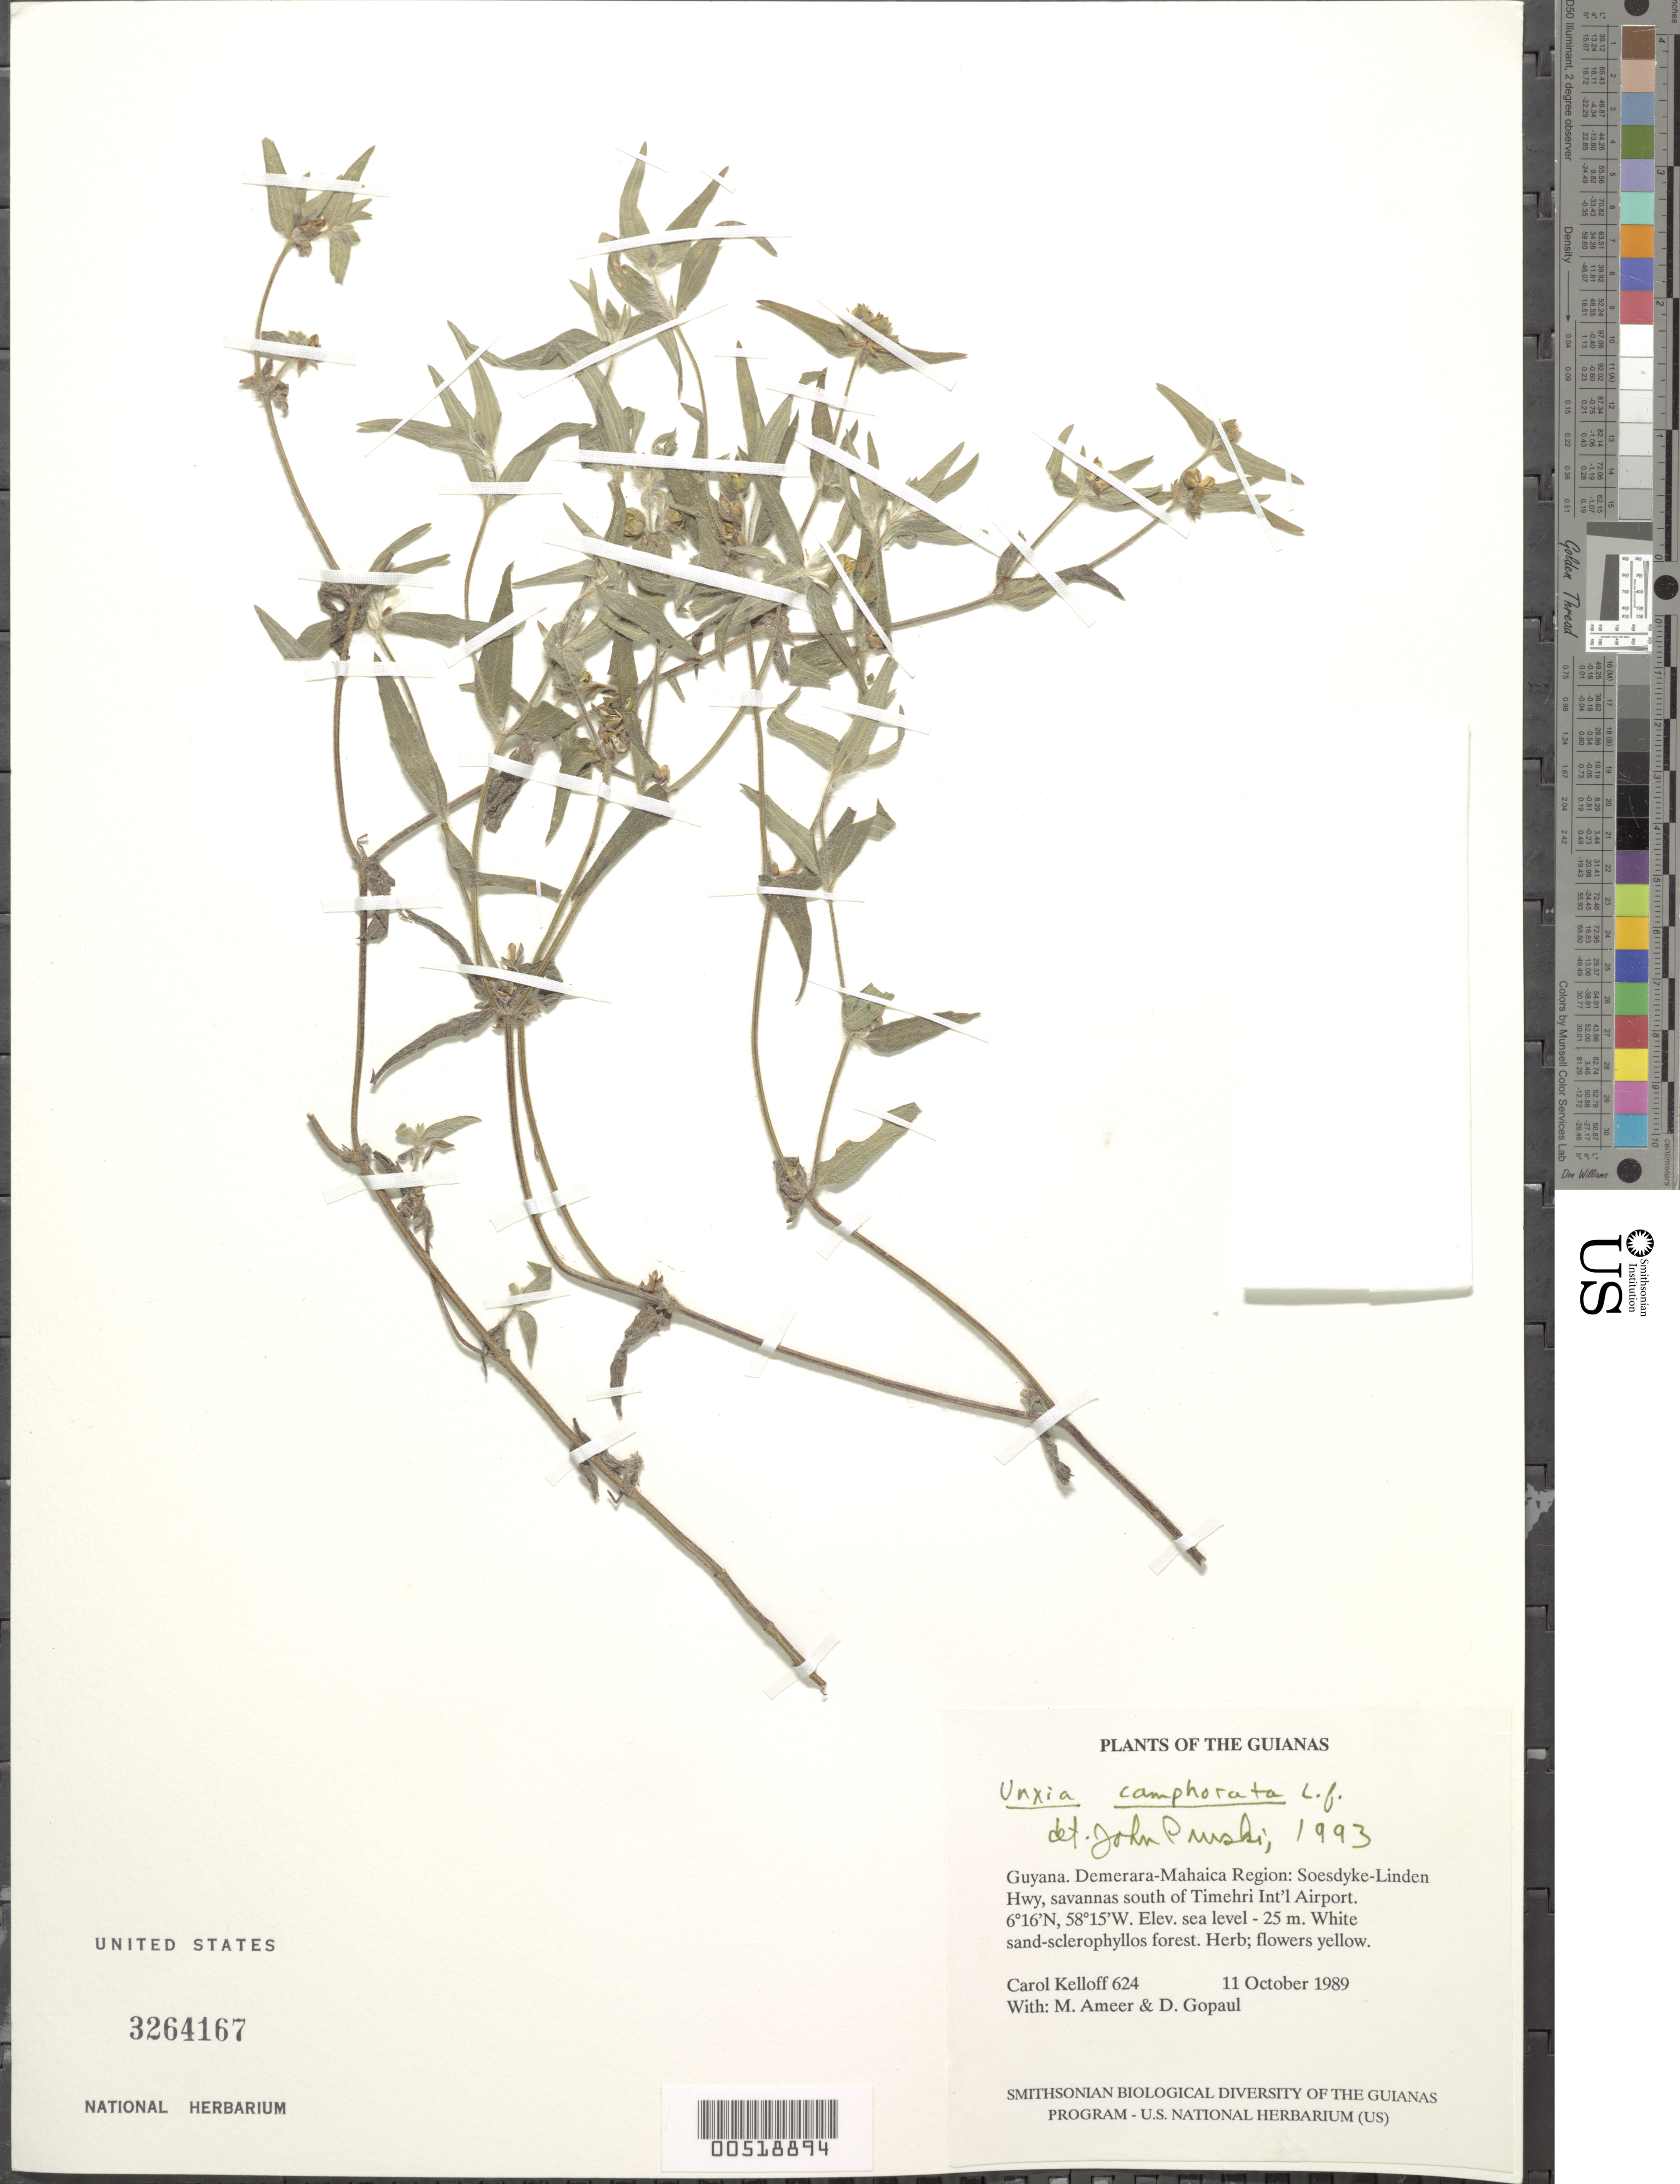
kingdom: Plantae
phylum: Tracheophyta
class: Magnoliopsida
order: Asterales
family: Asteraceae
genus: Unxia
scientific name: Unxia camphorata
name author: L. f.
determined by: Pruski, J. F.; Funk, V. A.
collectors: C. L. Kelloff, M. Ameer & D. Gopaul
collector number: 624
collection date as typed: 11 October 1989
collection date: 1989-10-11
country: Guyana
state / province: Demerara-Mahaica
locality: Soesdyke-Linden Hwy, S of Timehri Int'l Airport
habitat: White sand savanna - sclerophyllous forest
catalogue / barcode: US 3264167